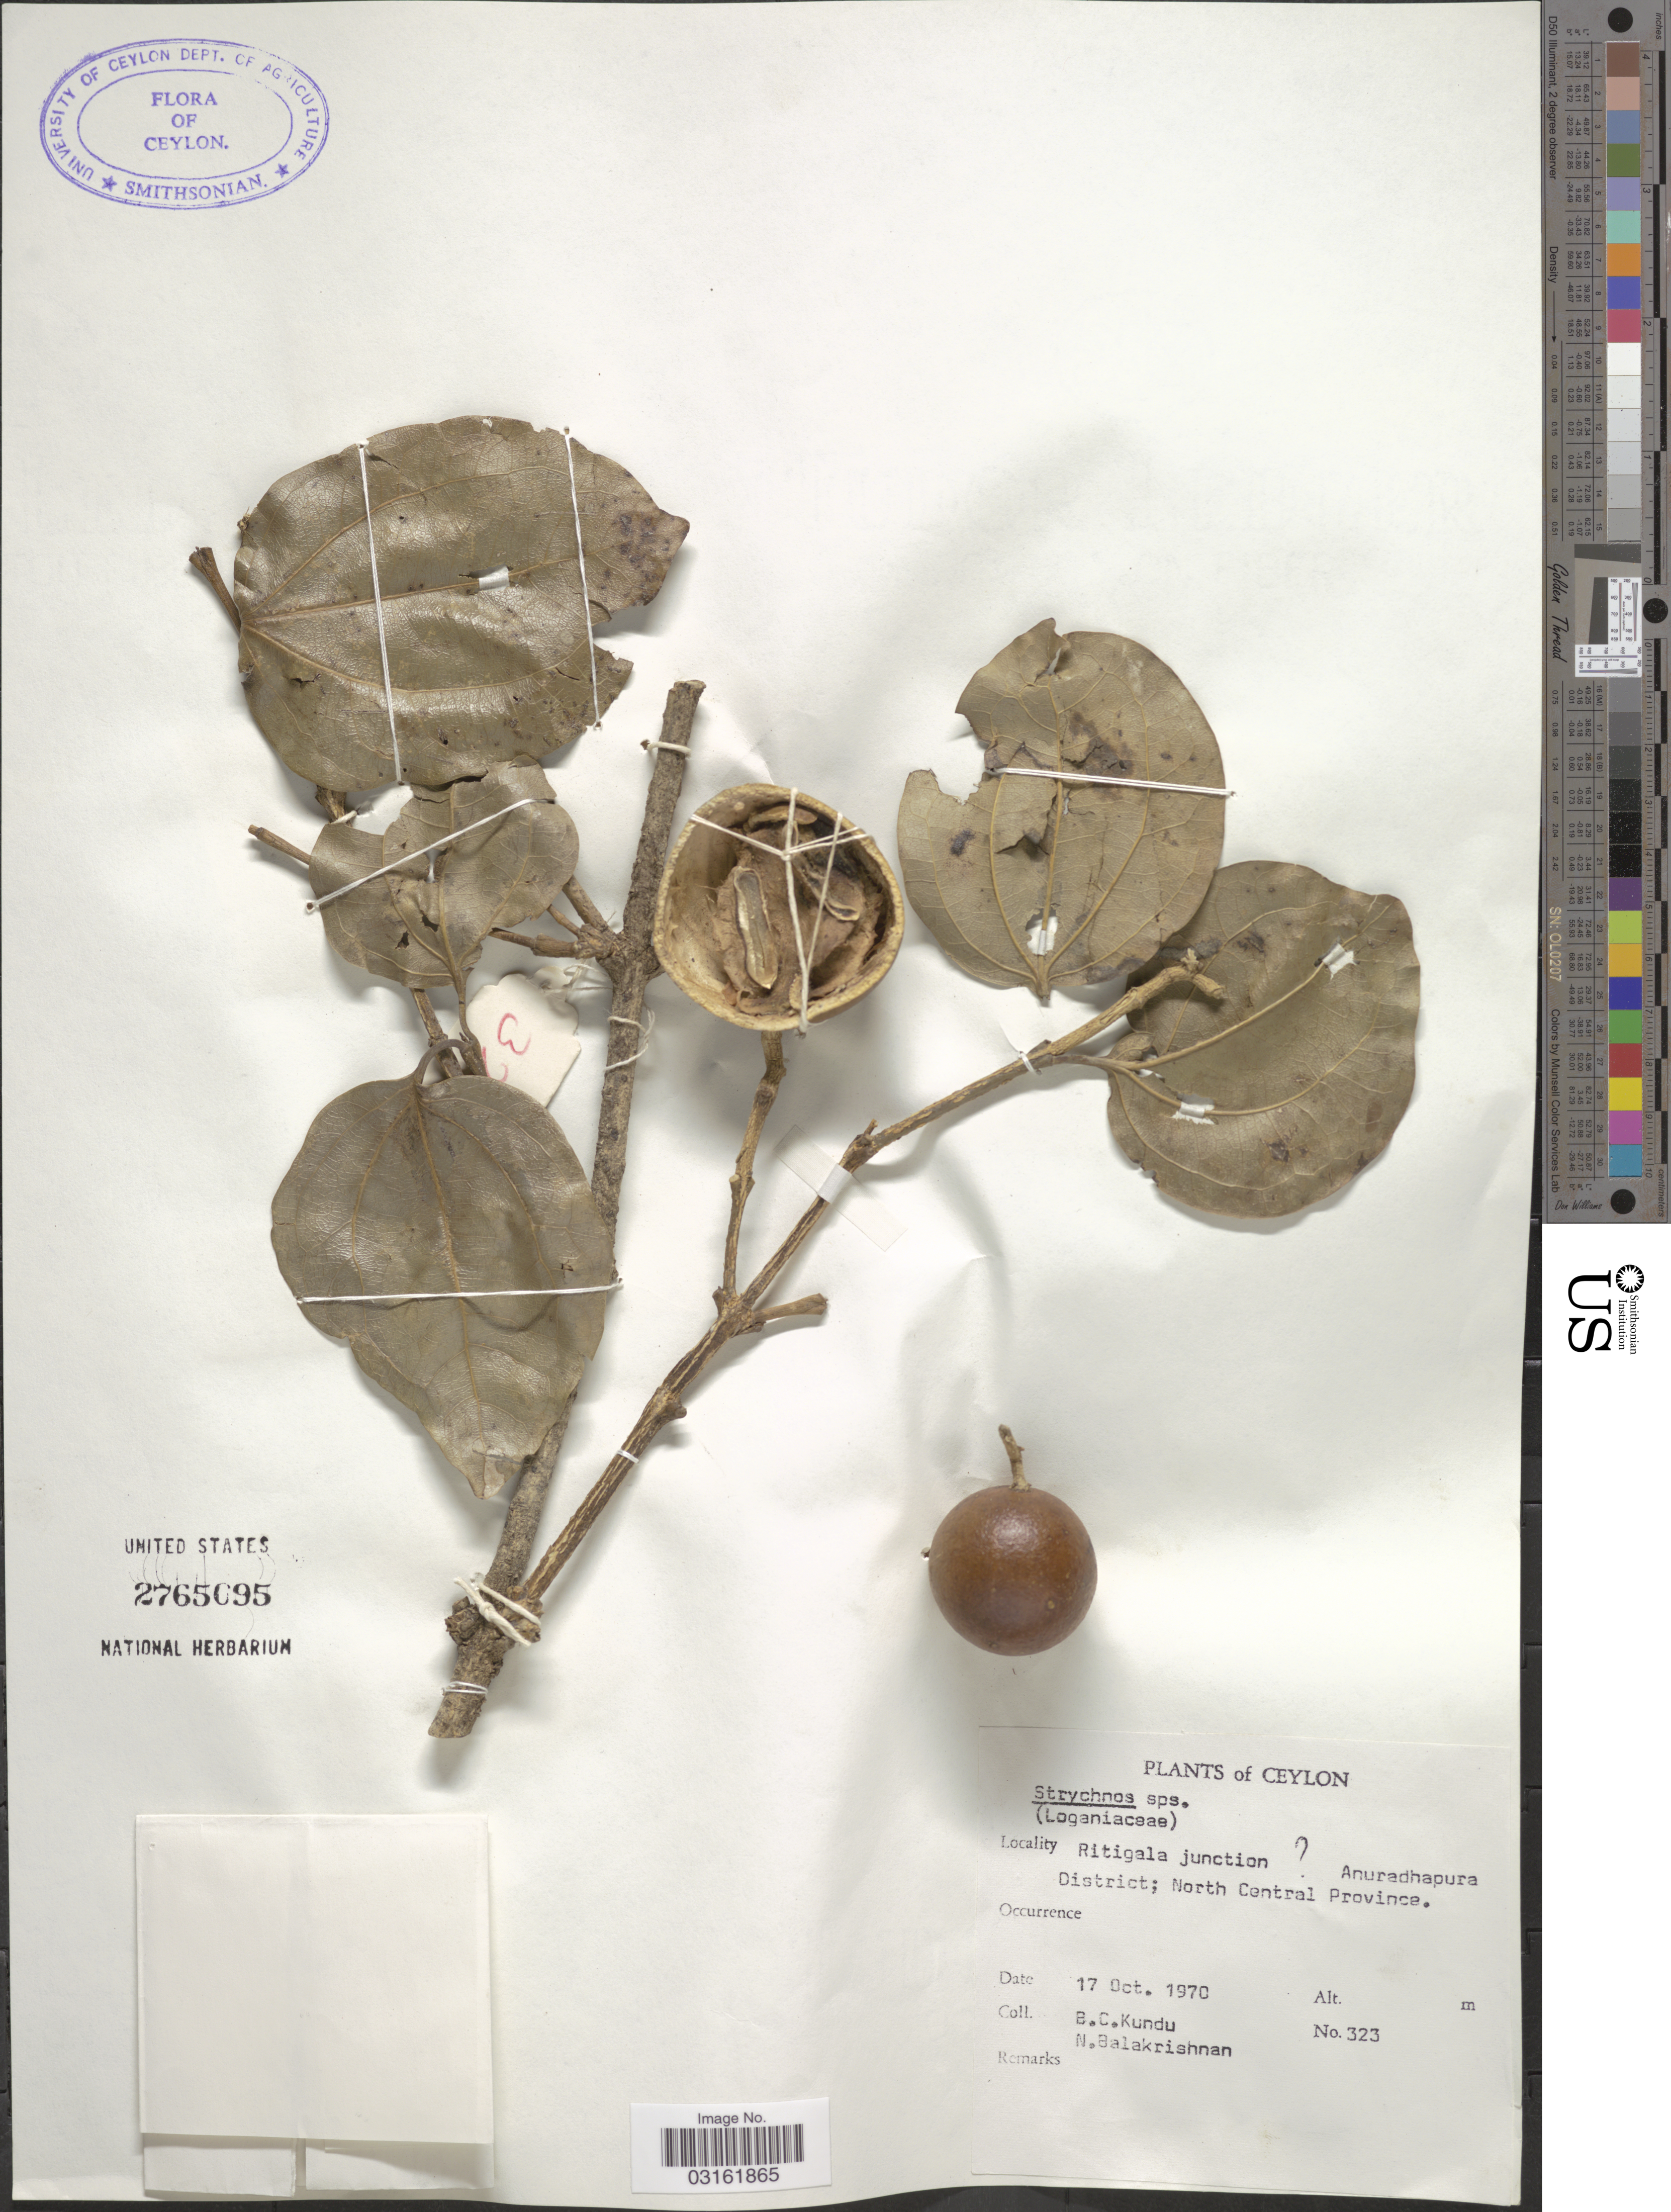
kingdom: Plantae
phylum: Tracheophyta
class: Magnoliopsida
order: Gentianales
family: Loganiaceae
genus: Strychnos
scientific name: Strychnos sp.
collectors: B. C. Kundu & N. Balakrishnan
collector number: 323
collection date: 1970-10-17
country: Sri Lanka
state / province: North Central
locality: Ceylon. Ritigala junction. Anuradhapura District; North Central Province.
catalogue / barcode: US 2765095